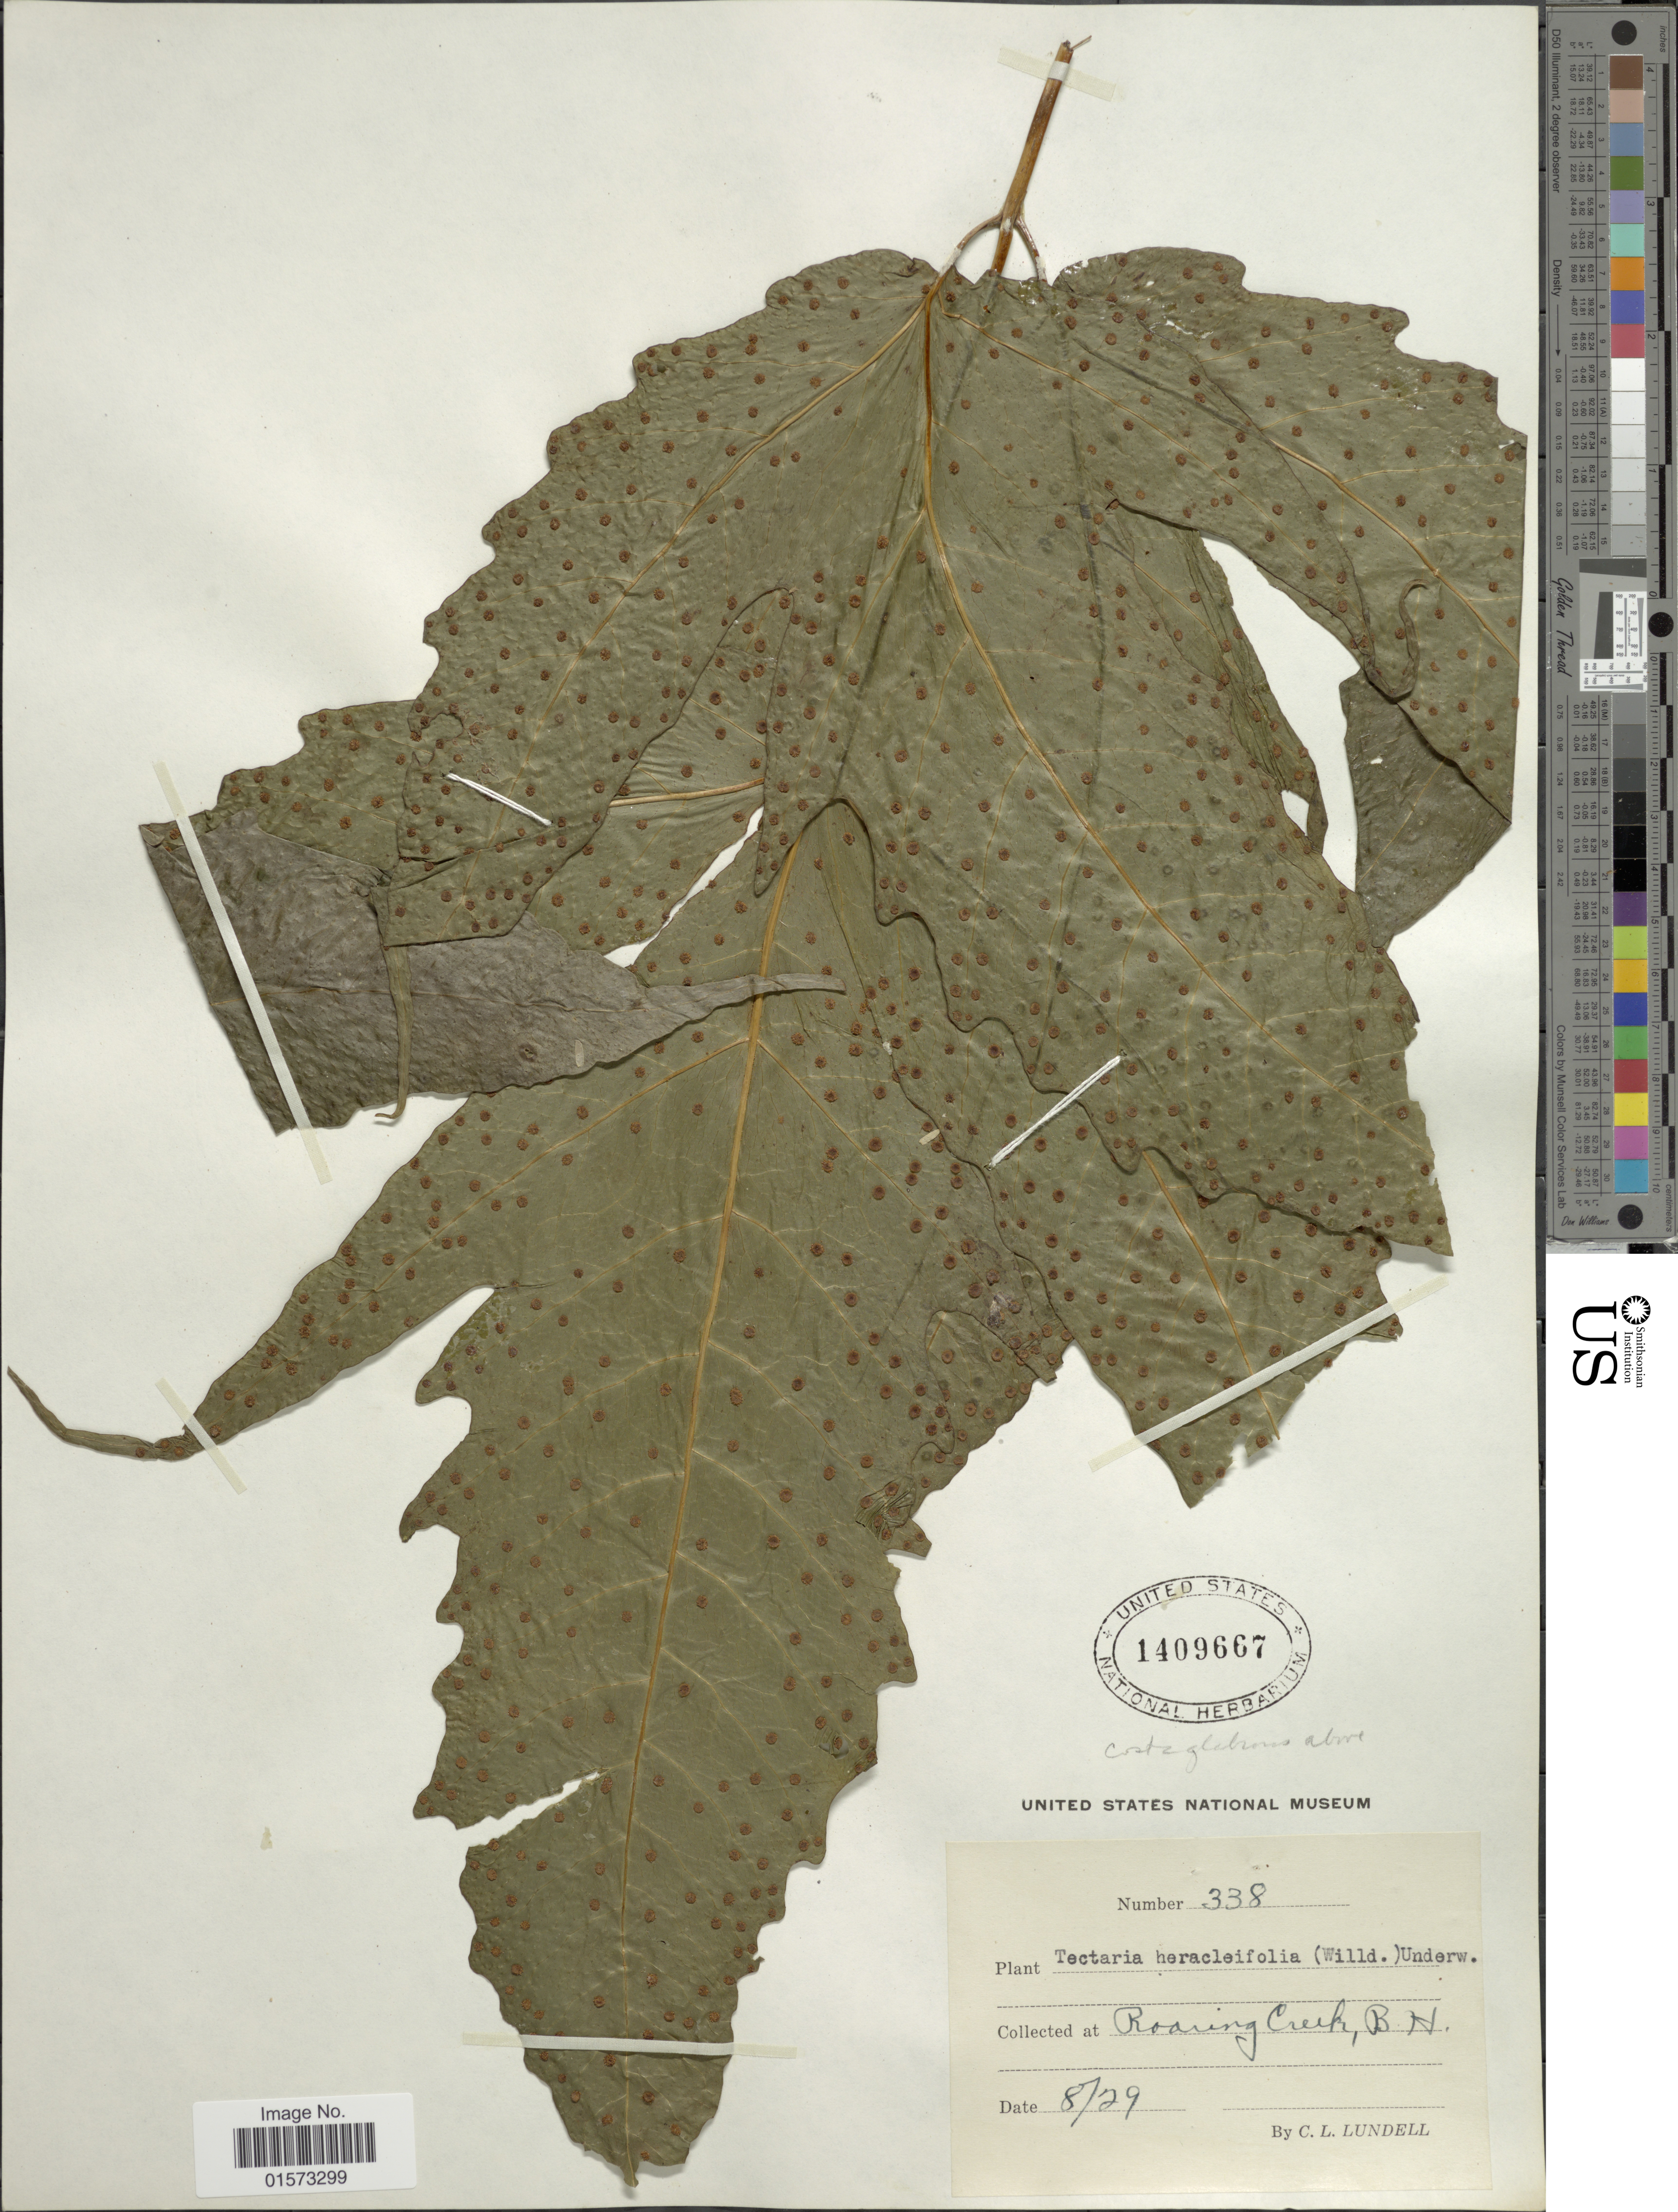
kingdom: Plantae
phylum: Tracheophyta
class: Polypodiopsida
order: Polypodiales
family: Tectariaceae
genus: Tectaria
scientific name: Tectaria heracleifolia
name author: (Willd.) Underw.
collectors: C. L. Lundell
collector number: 338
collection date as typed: Transcribed d/m/y: /8/29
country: Belize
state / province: Cayo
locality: Roaring Creek, B. N.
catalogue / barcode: US 1409667